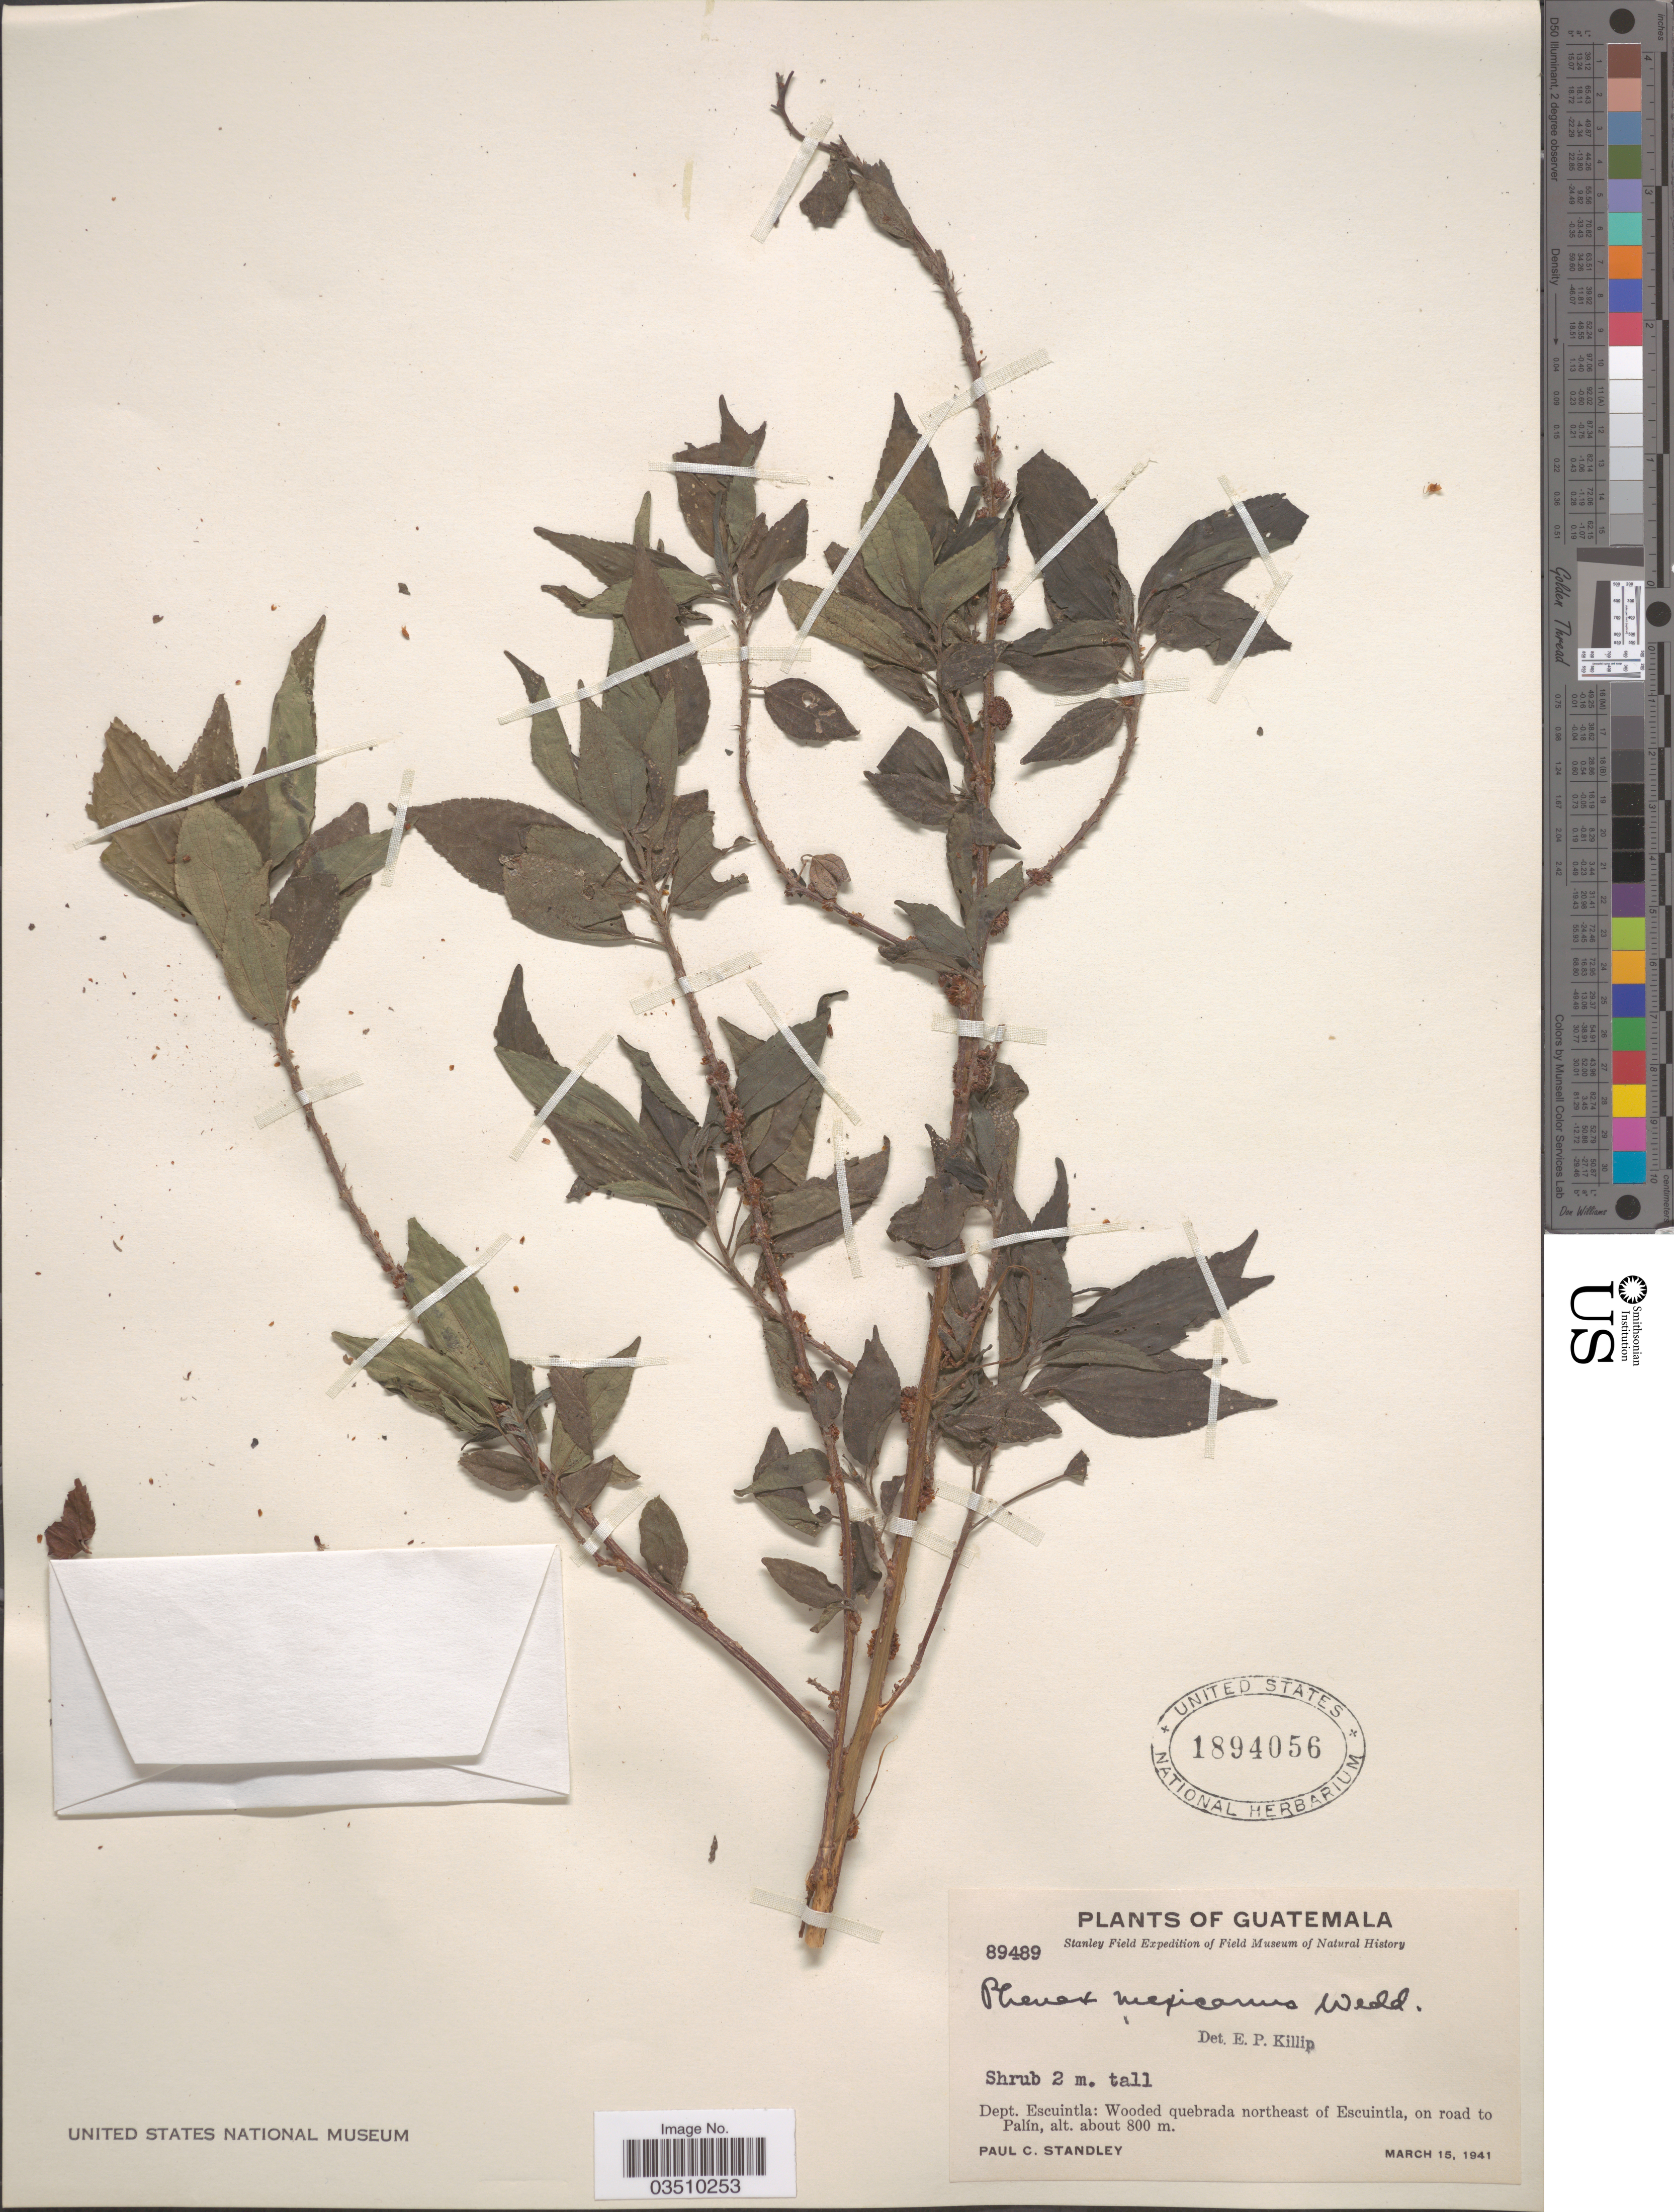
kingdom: Plantae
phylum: Tracheophyta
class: Magnoliopsida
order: Rosales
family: Urticaceae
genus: Phenax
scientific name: Phenax mexicanus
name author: Wedd.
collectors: P. C. Standley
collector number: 89489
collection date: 1941-03-15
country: Guatemala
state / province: Escuintla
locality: Dept. Escuintla: Wooded quebrada northeast of Escuintla, on road to Palín.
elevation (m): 800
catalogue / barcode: US 1894056